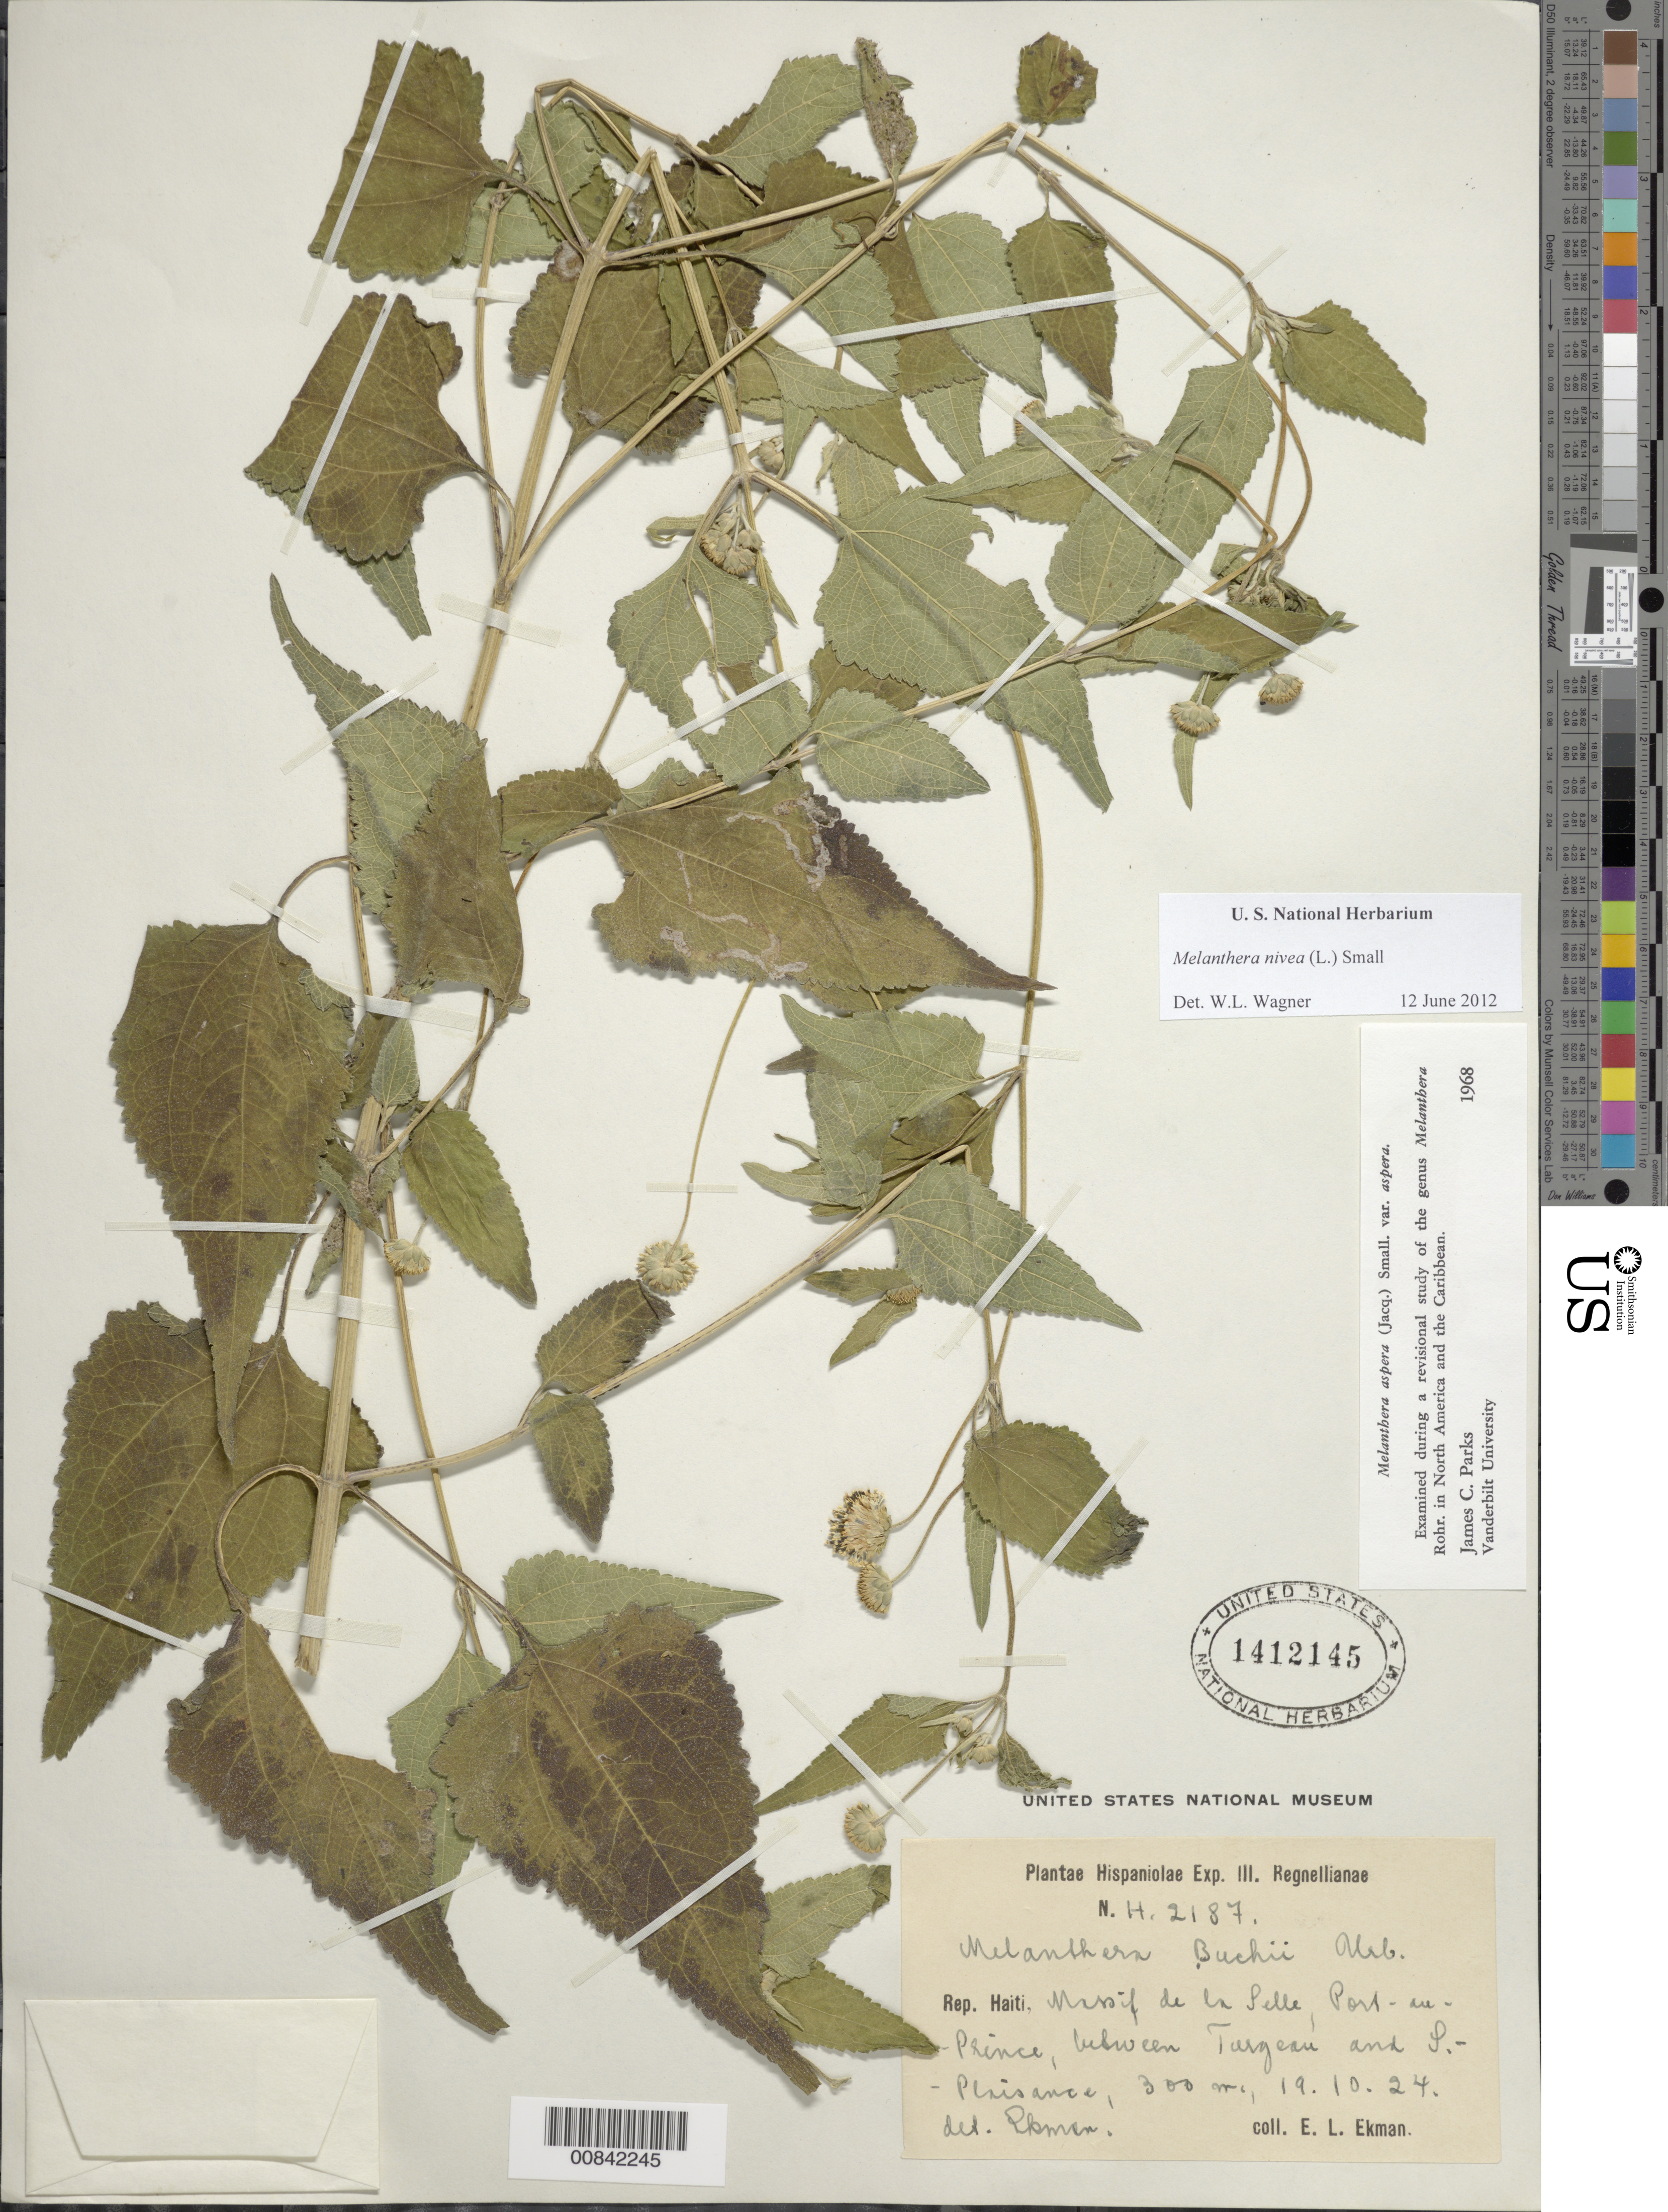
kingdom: Plantae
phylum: Tracheophyta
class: Magnoliopsida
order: Asterales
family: Asteraceae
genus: Melanthera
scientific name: Melanthera nivea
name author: (L.) Small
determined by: Parks, J. C.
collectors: E. L. Ekman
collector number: H 2187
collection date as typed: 19 Oct 1924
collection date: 1924-10-19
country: Haiti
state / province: Ouest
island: Hispaniola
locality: Massif de la Selle, Port-au-Prince, between Turzeau and S.-Plaisance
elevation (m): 300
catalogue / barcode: US 1412145